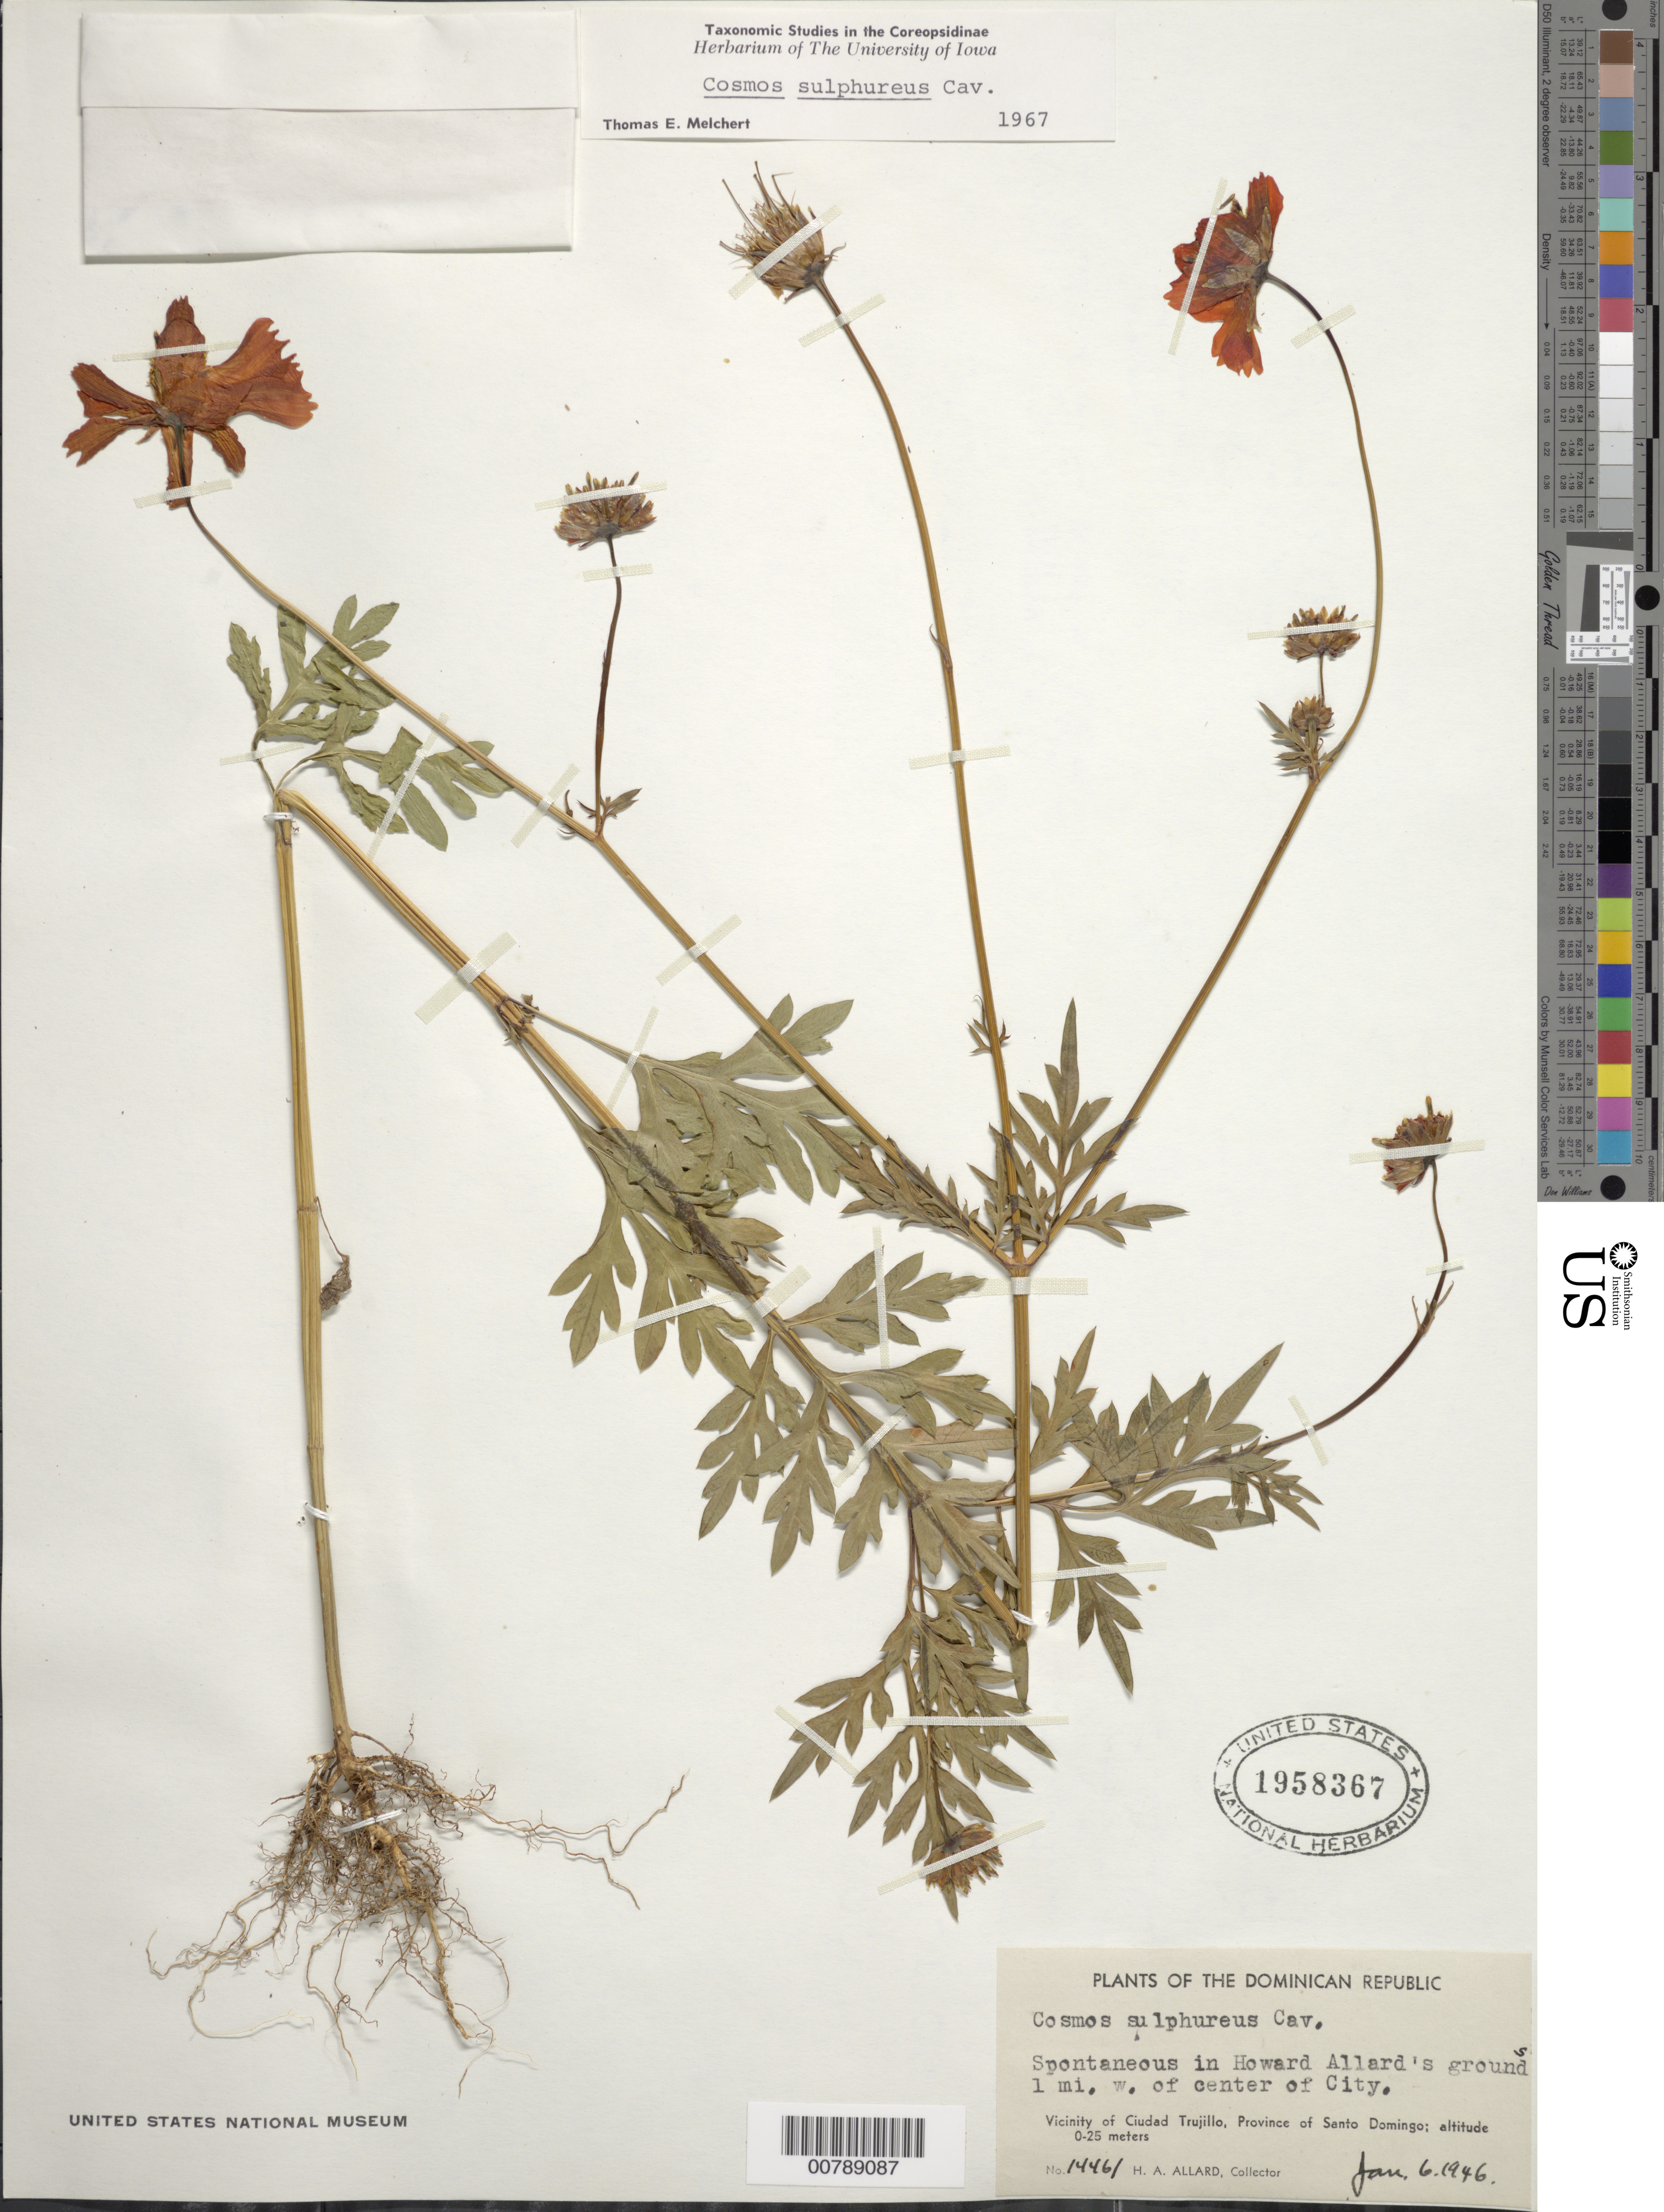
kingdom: Plantae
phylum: Tracheophyta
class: Magnoliopsida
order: Asterales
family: Asteraceae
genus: Cosmos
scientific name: Cosmos sulphureus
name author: Cav.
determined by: Melchert, T. E.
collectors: H. A. Allard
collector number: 14461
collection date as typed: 06 Jan 1946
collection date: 1946-01-06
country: Dominican Republic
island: Hispaniola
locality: Vicinity of Ciudad Trujillo, Province of Santo Domingo. Vacant lot near airport and north of Howard Allard's home, lot 1 mi W of center of city.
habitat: spontaneous in ground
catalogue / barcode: US 1958367